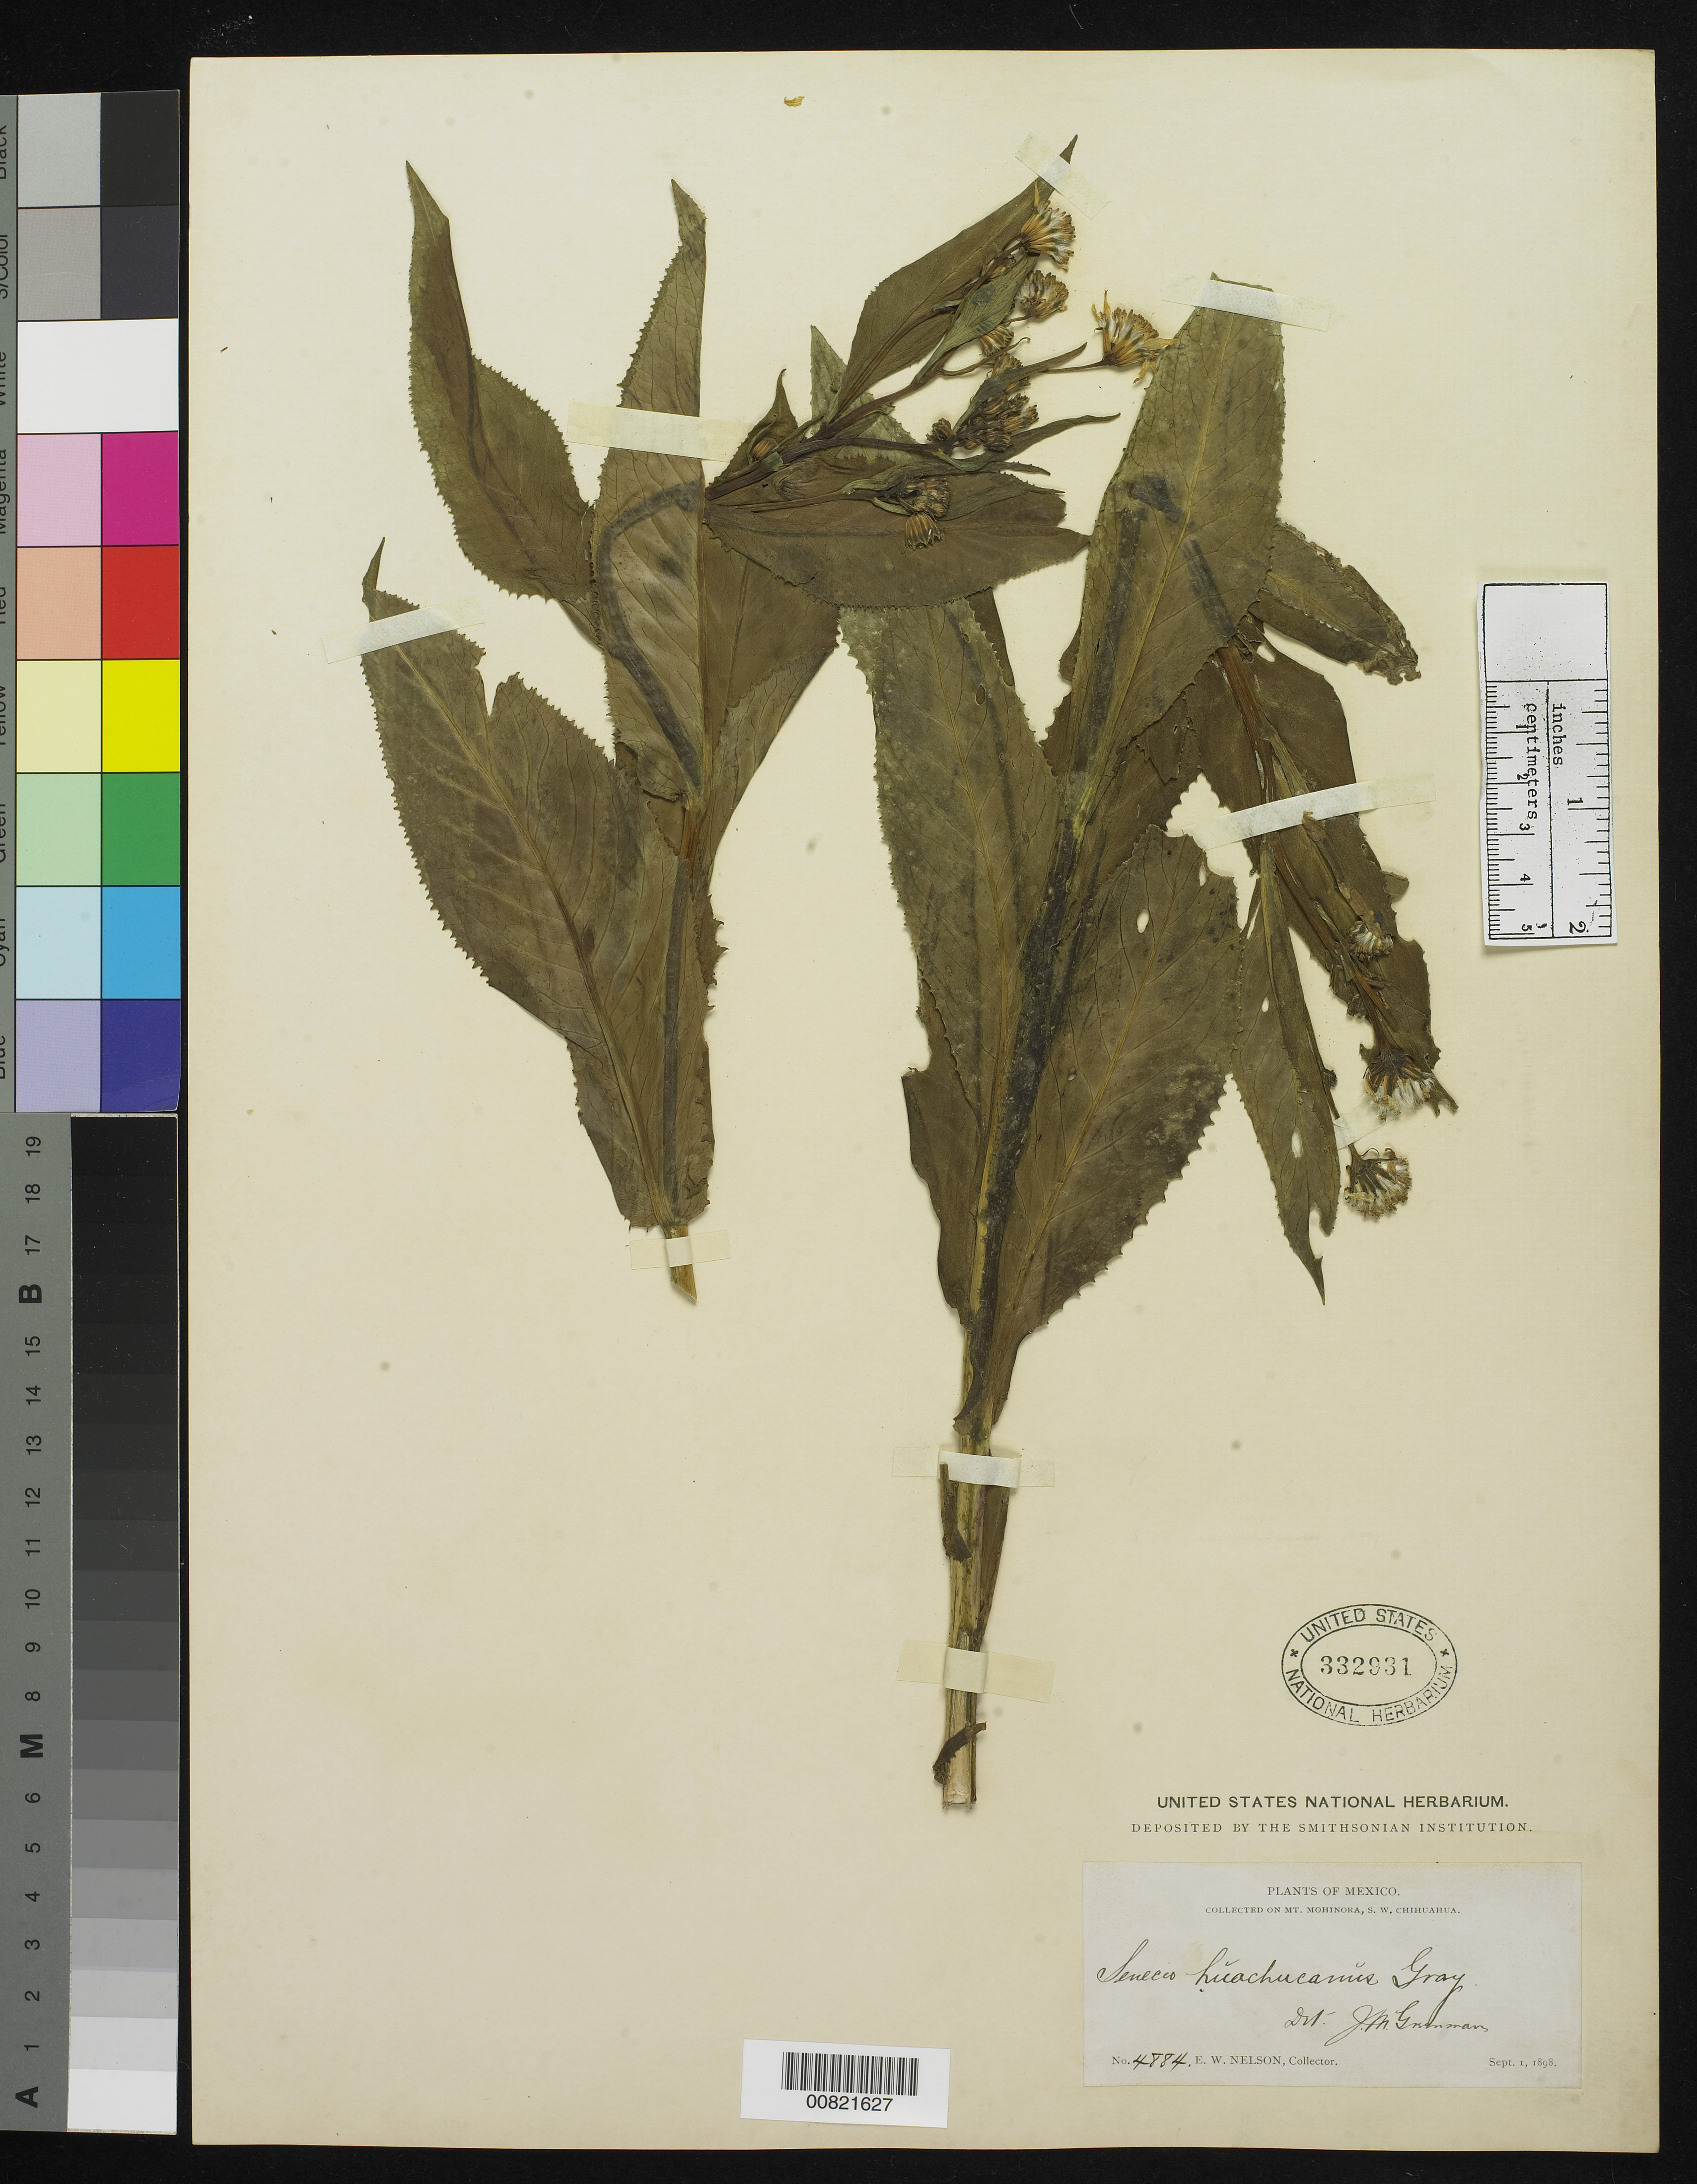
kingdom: Plantae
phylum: Tracheophyta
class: Magnoliopsida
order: Asterales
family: Asteraceae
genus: Senecio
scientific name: Senecio multidentatus var. huachucanus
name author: (Gray) T.M. Barkley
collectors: E. W. Nelson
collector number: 4884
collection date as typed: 01 Sep 1898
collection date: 1898-09-01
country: Mexico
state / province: Chihuahua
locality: Mt. Mohinora, SW Chihuahua.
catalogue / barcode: US 332931